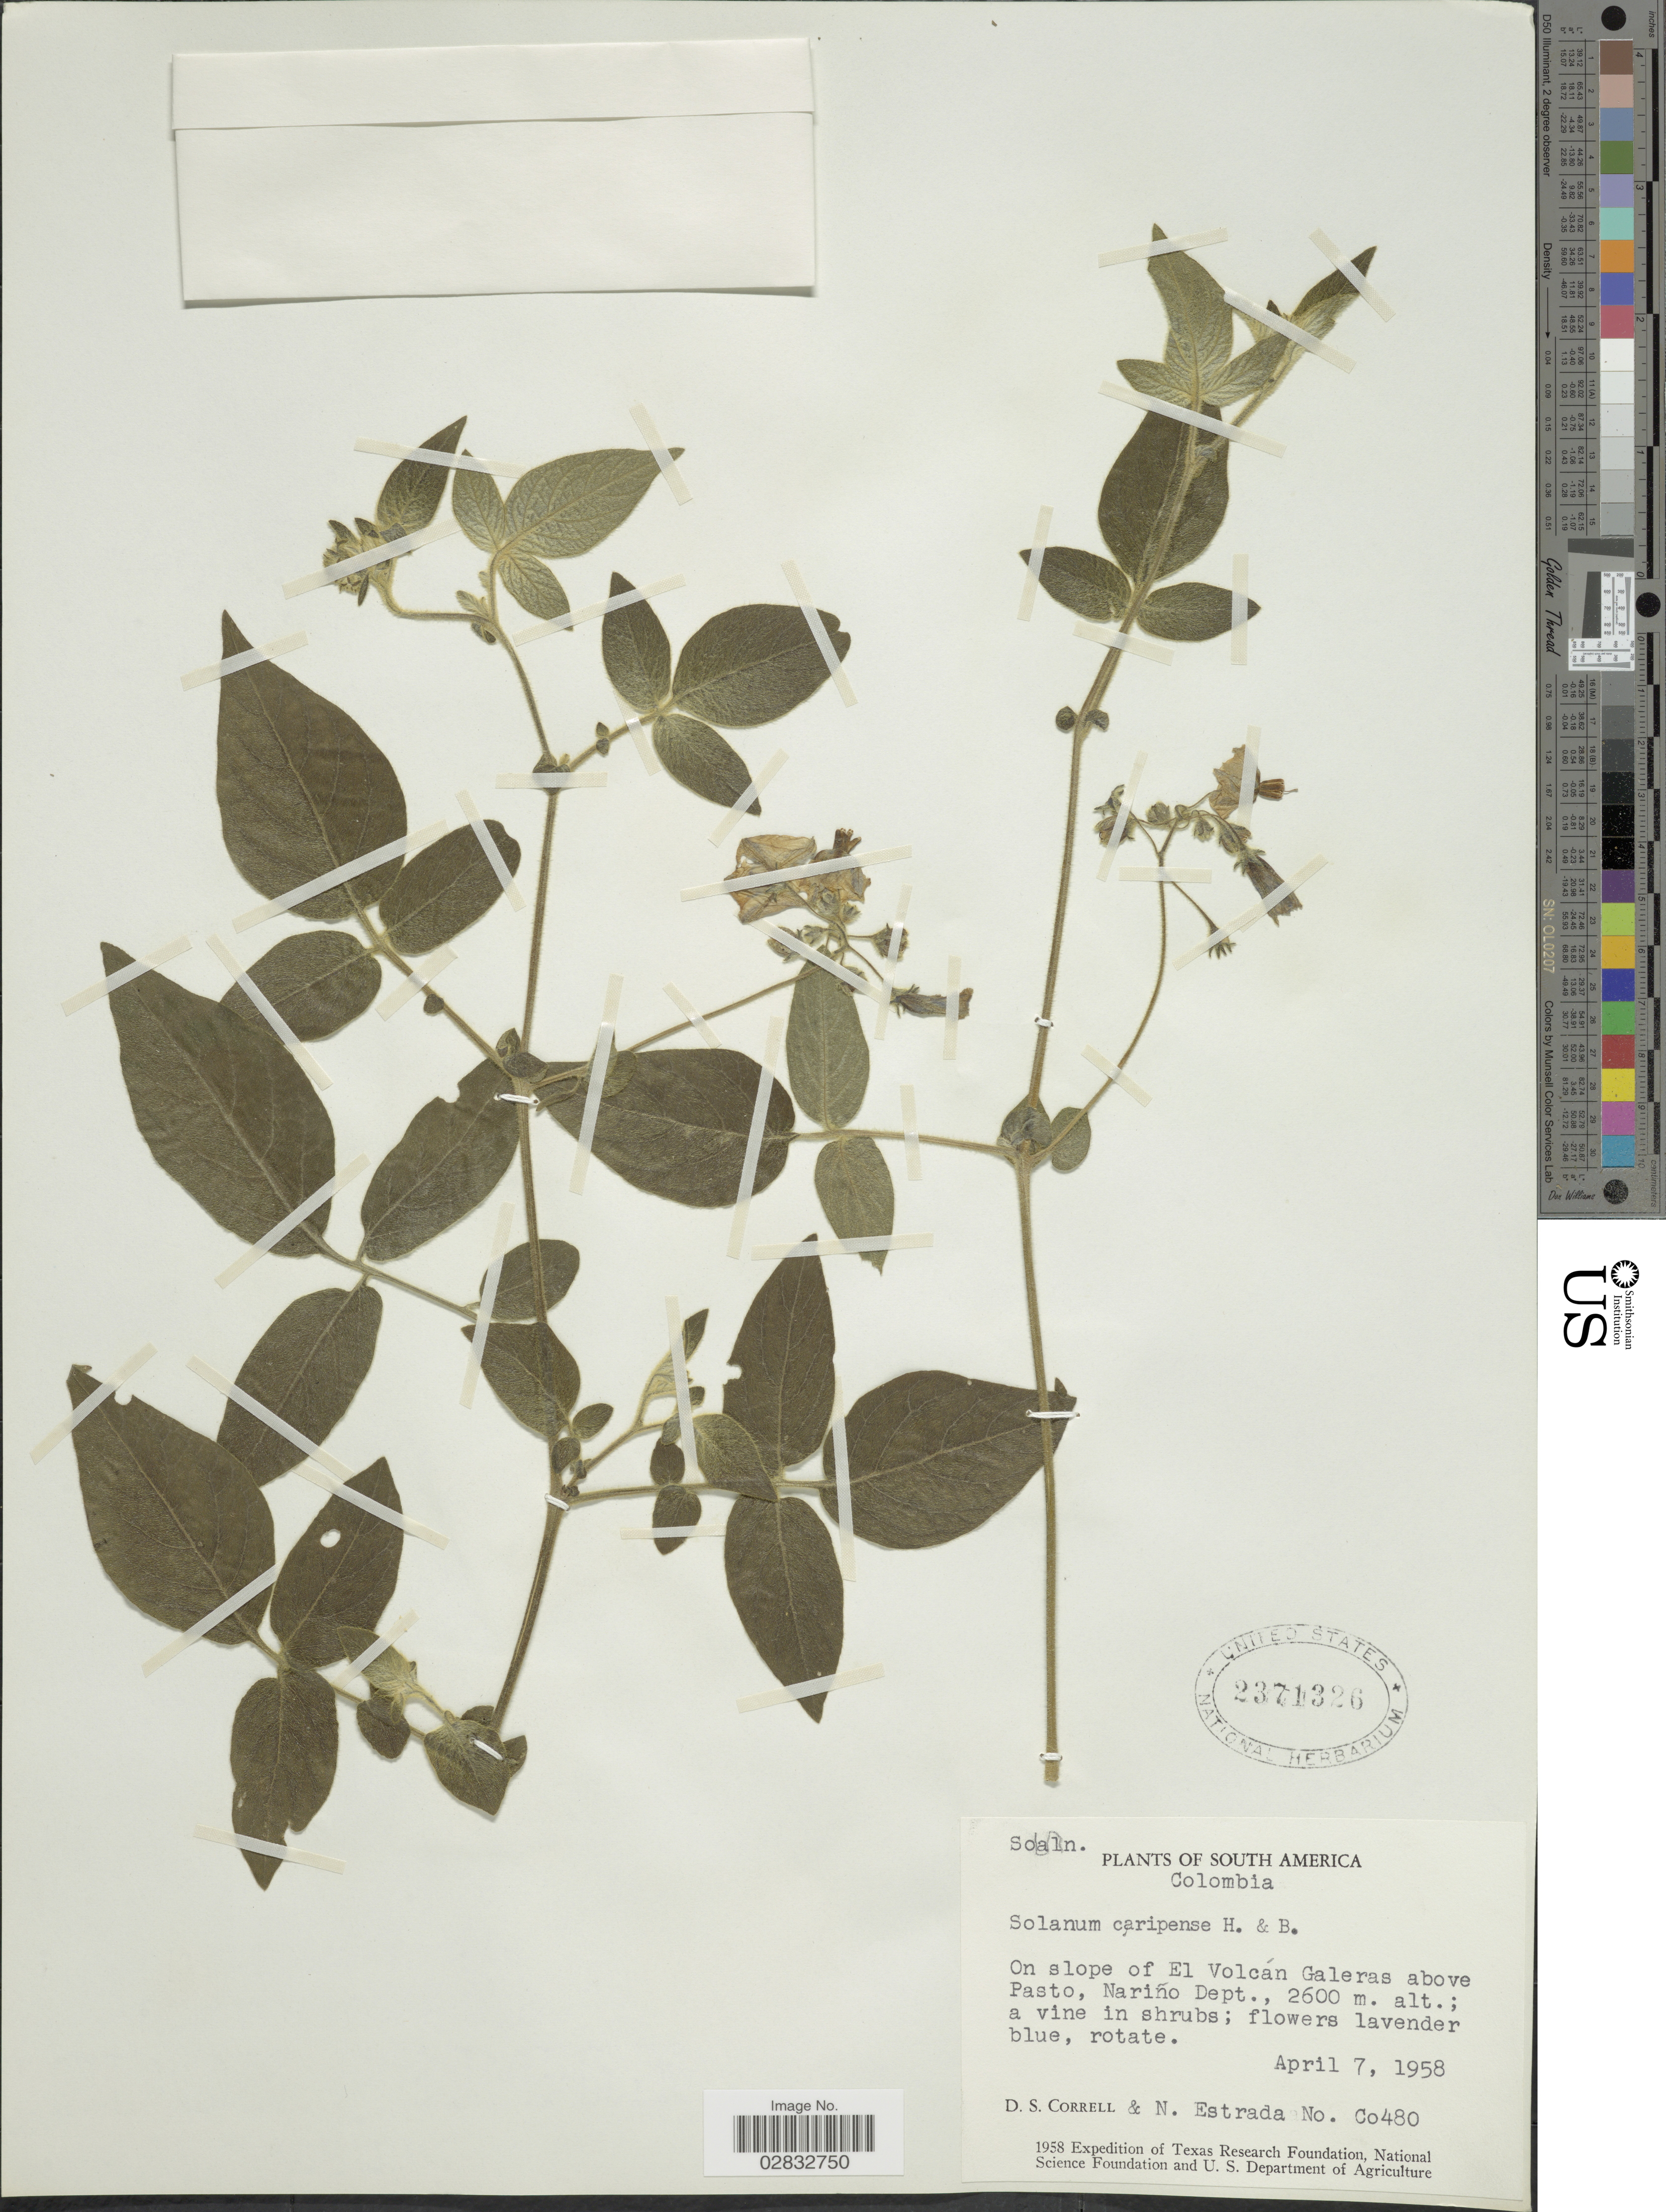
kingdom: Plantae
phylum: Tracheophyta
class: Magnoliopsida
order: Solanales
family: Solanaceae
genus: Solanum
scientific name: Solanum caripense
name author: Humb. & Bonpl. ex Dunal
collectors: D. S. Correll & N. Estrada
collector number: Co480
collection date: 1958-04-07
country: Colombia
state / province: Nariño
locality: On slope of El Volcán, Galeras above Pasto, Nariño Dept.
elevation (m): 2600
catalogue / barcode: US 2371326